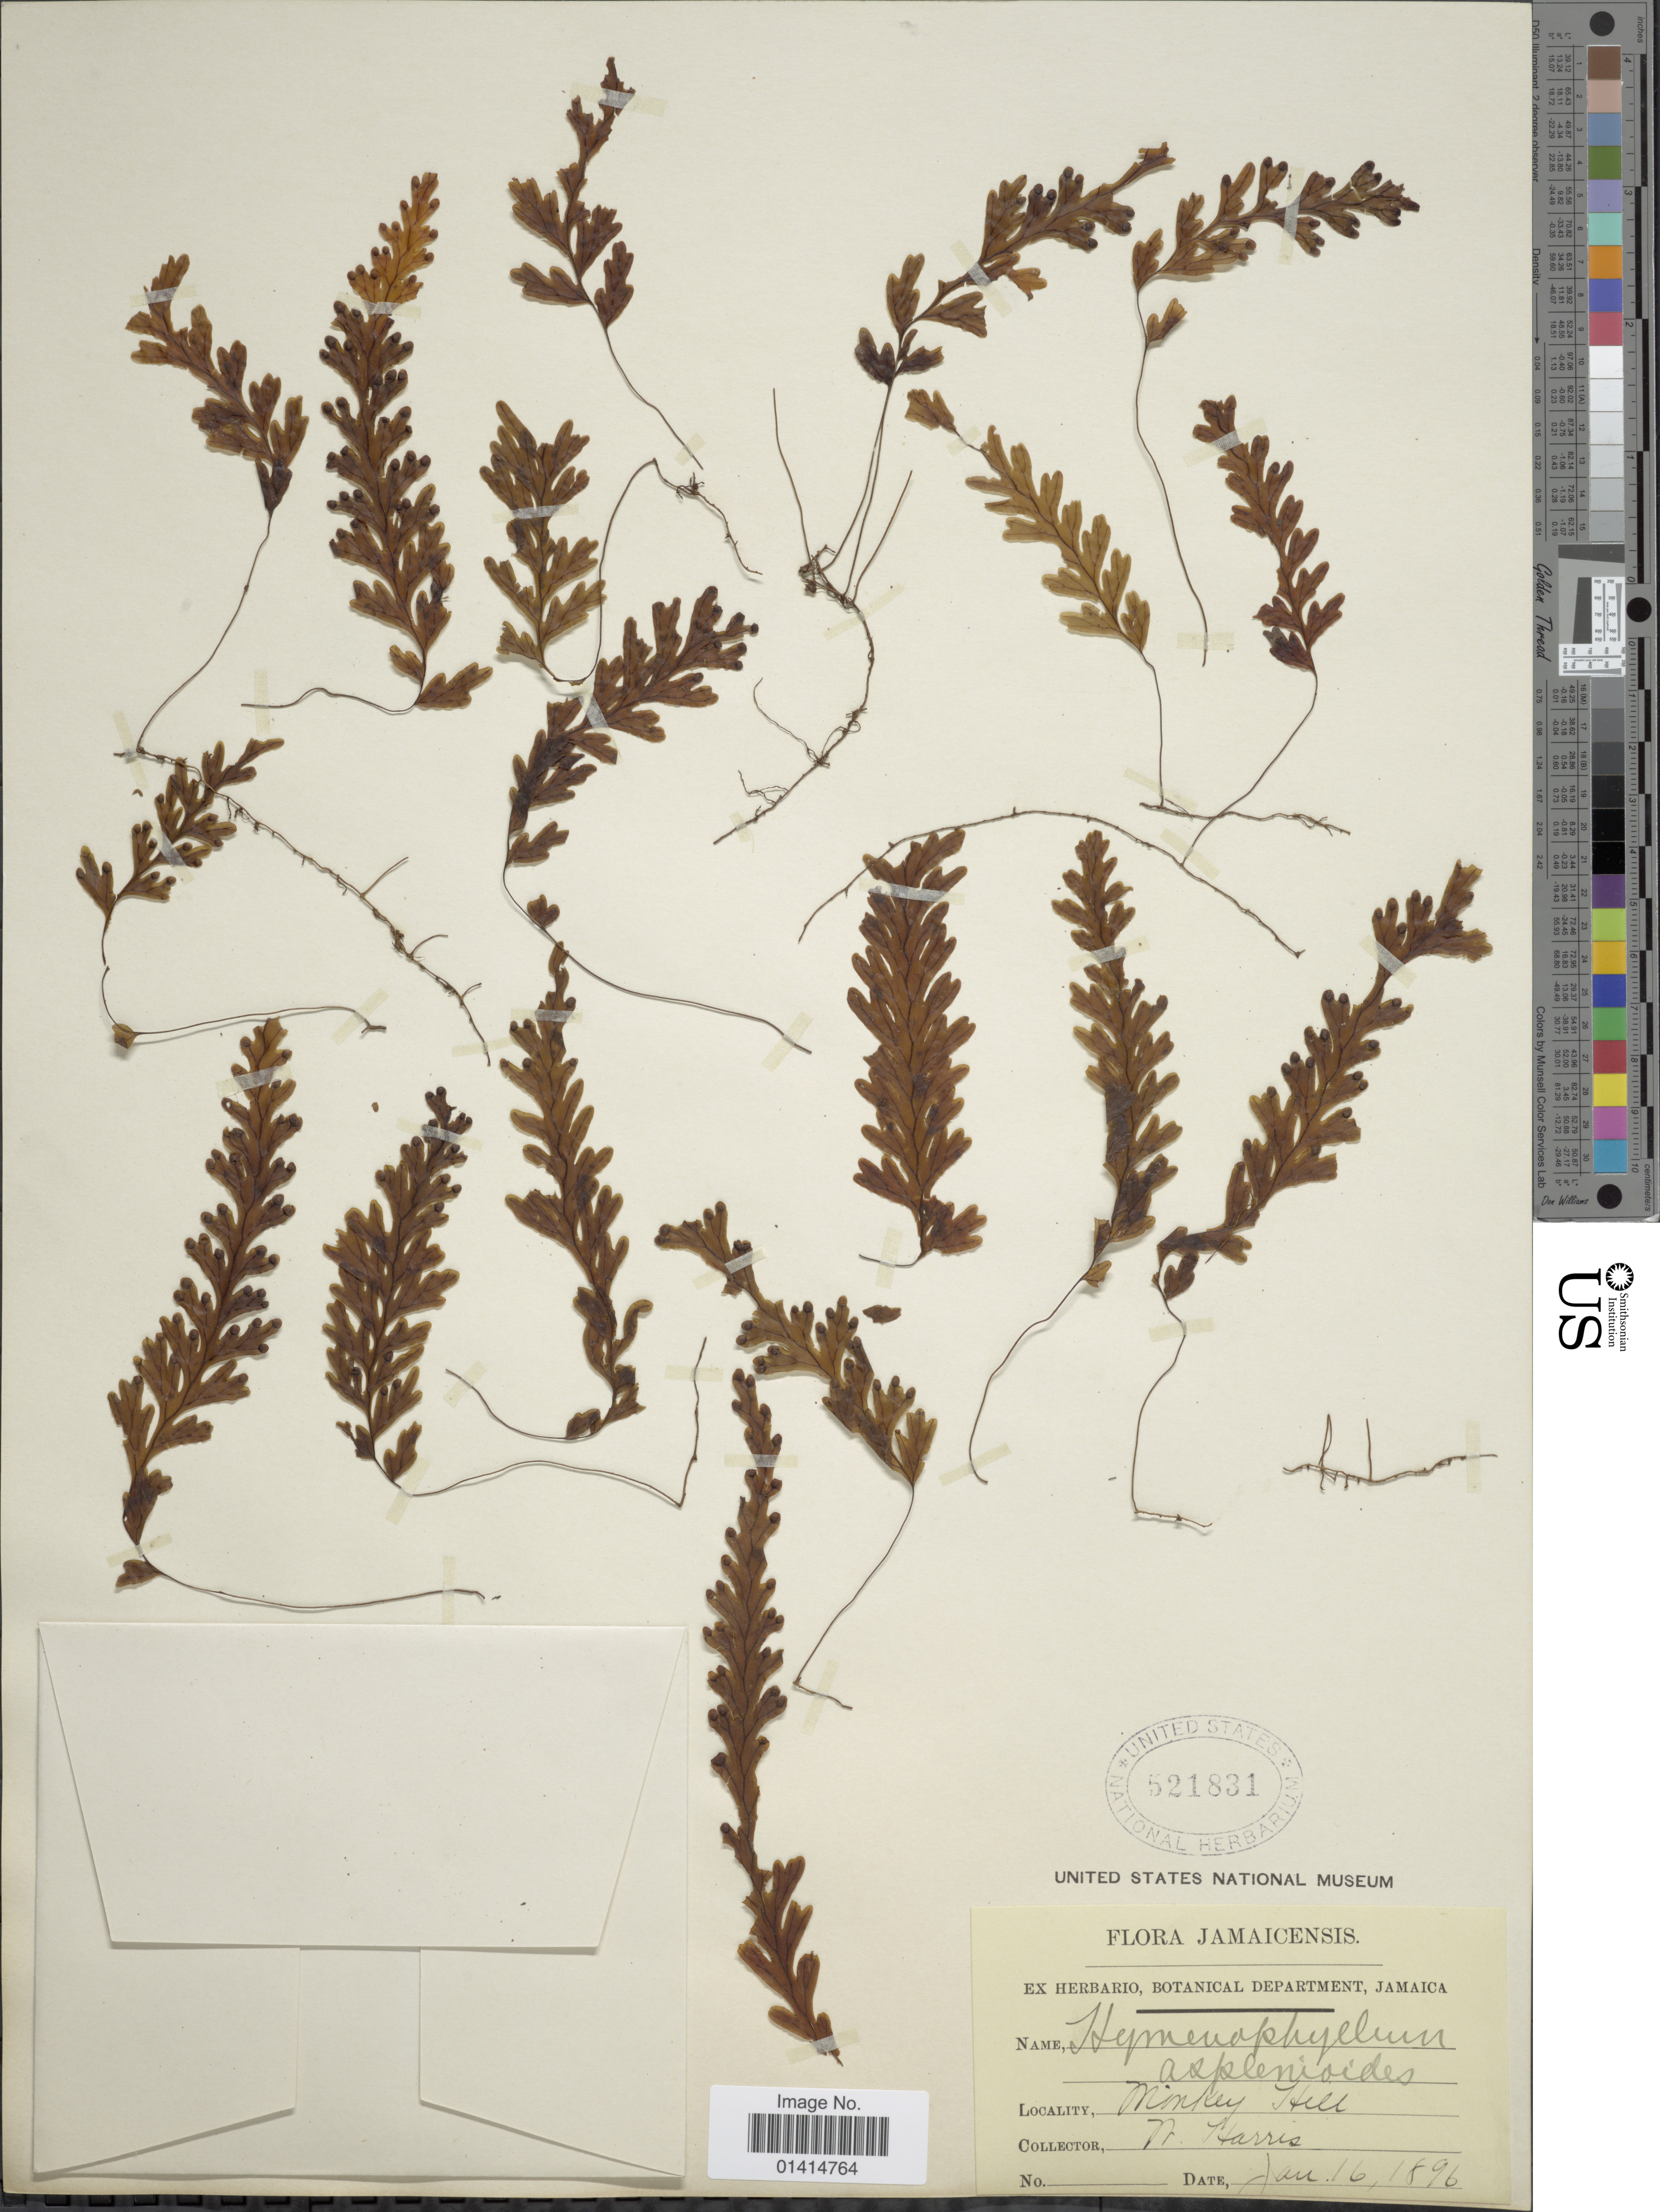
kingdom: Plantae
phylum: Tracheophyta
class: Polypodiopsida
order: Hymenophyllales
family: Hymenophyllaceae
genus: Hymenophyllum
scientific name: Hymenophyllum asplenioides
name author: (Sw.) Sw.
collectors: N. Harris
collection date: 1896-01-16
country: Jamaica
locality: Monkey Hill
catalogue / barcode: US 521831